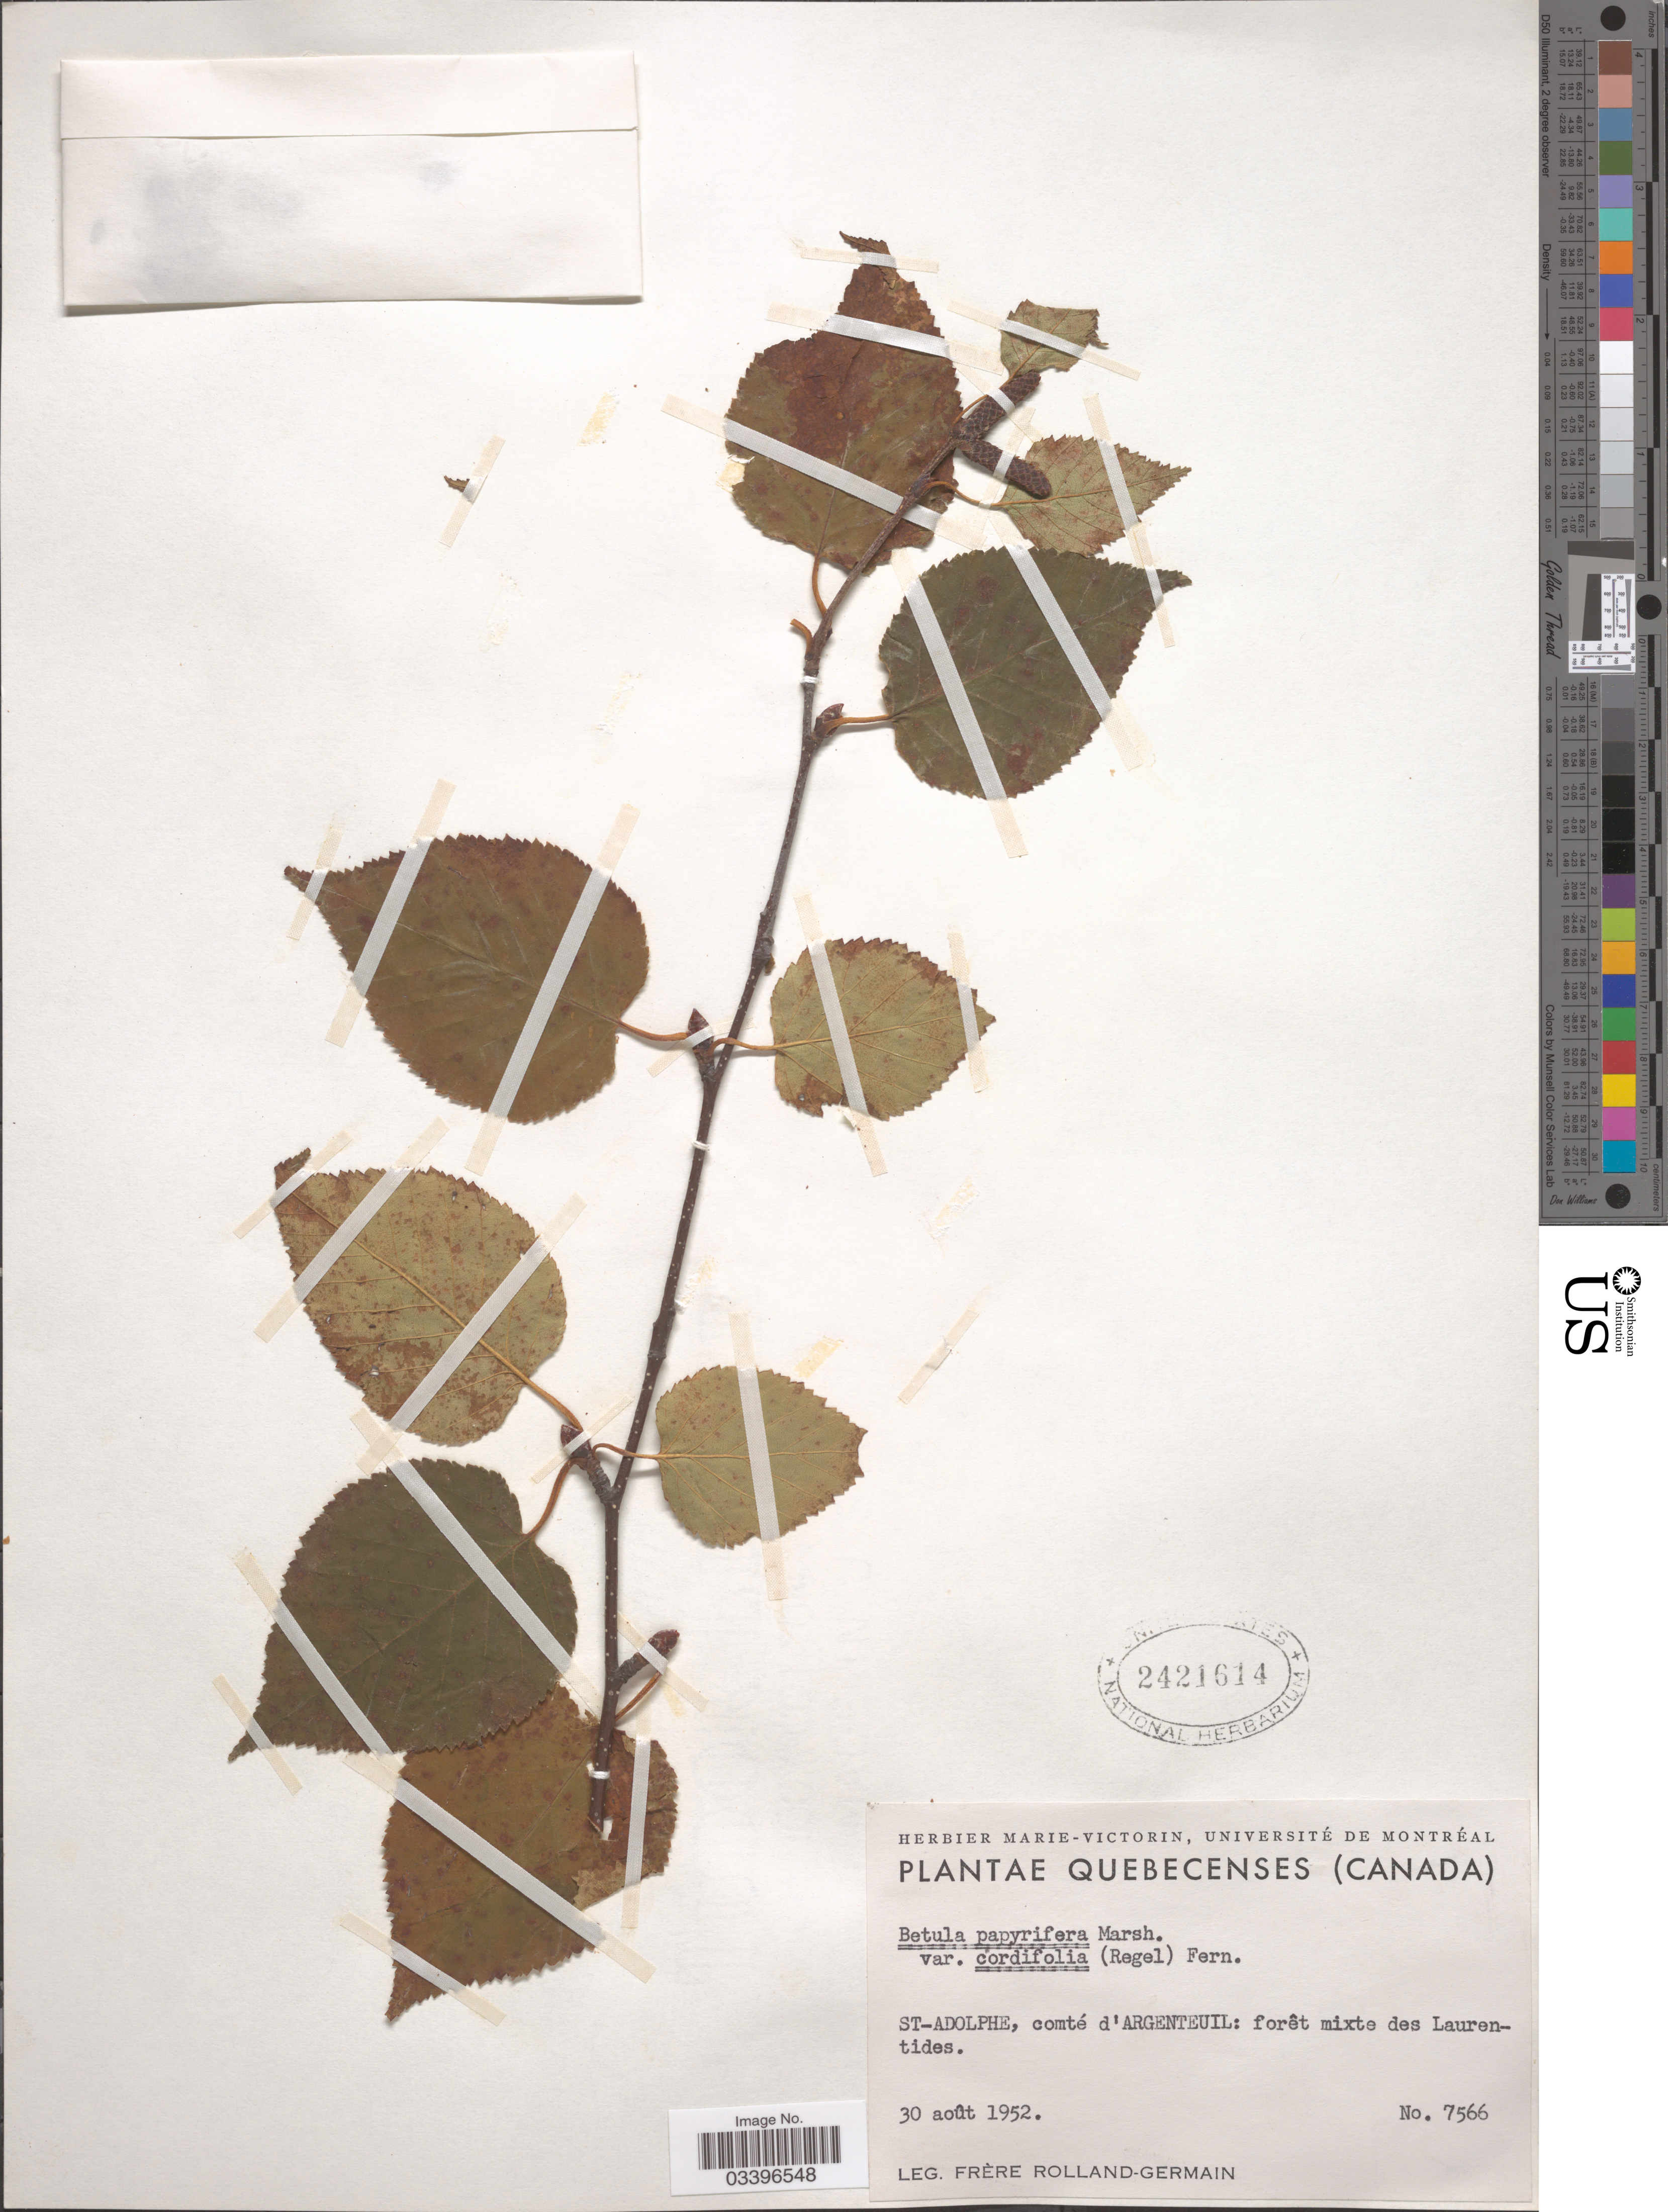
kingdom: Plantae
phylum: Tracheophyta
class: Magnoliopsida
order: Fagales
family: Betulaceae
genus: Betula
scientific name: Betula papyrifera var. cordifolia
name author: (Regel) Regel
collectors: Rolland-Germain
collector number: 7566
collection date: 1952-08-30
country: Canada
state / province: Quebec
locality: St-Adolphe, comté d'Argenteuil: forêt mixte des Laurentides.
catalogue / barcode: US 2421614